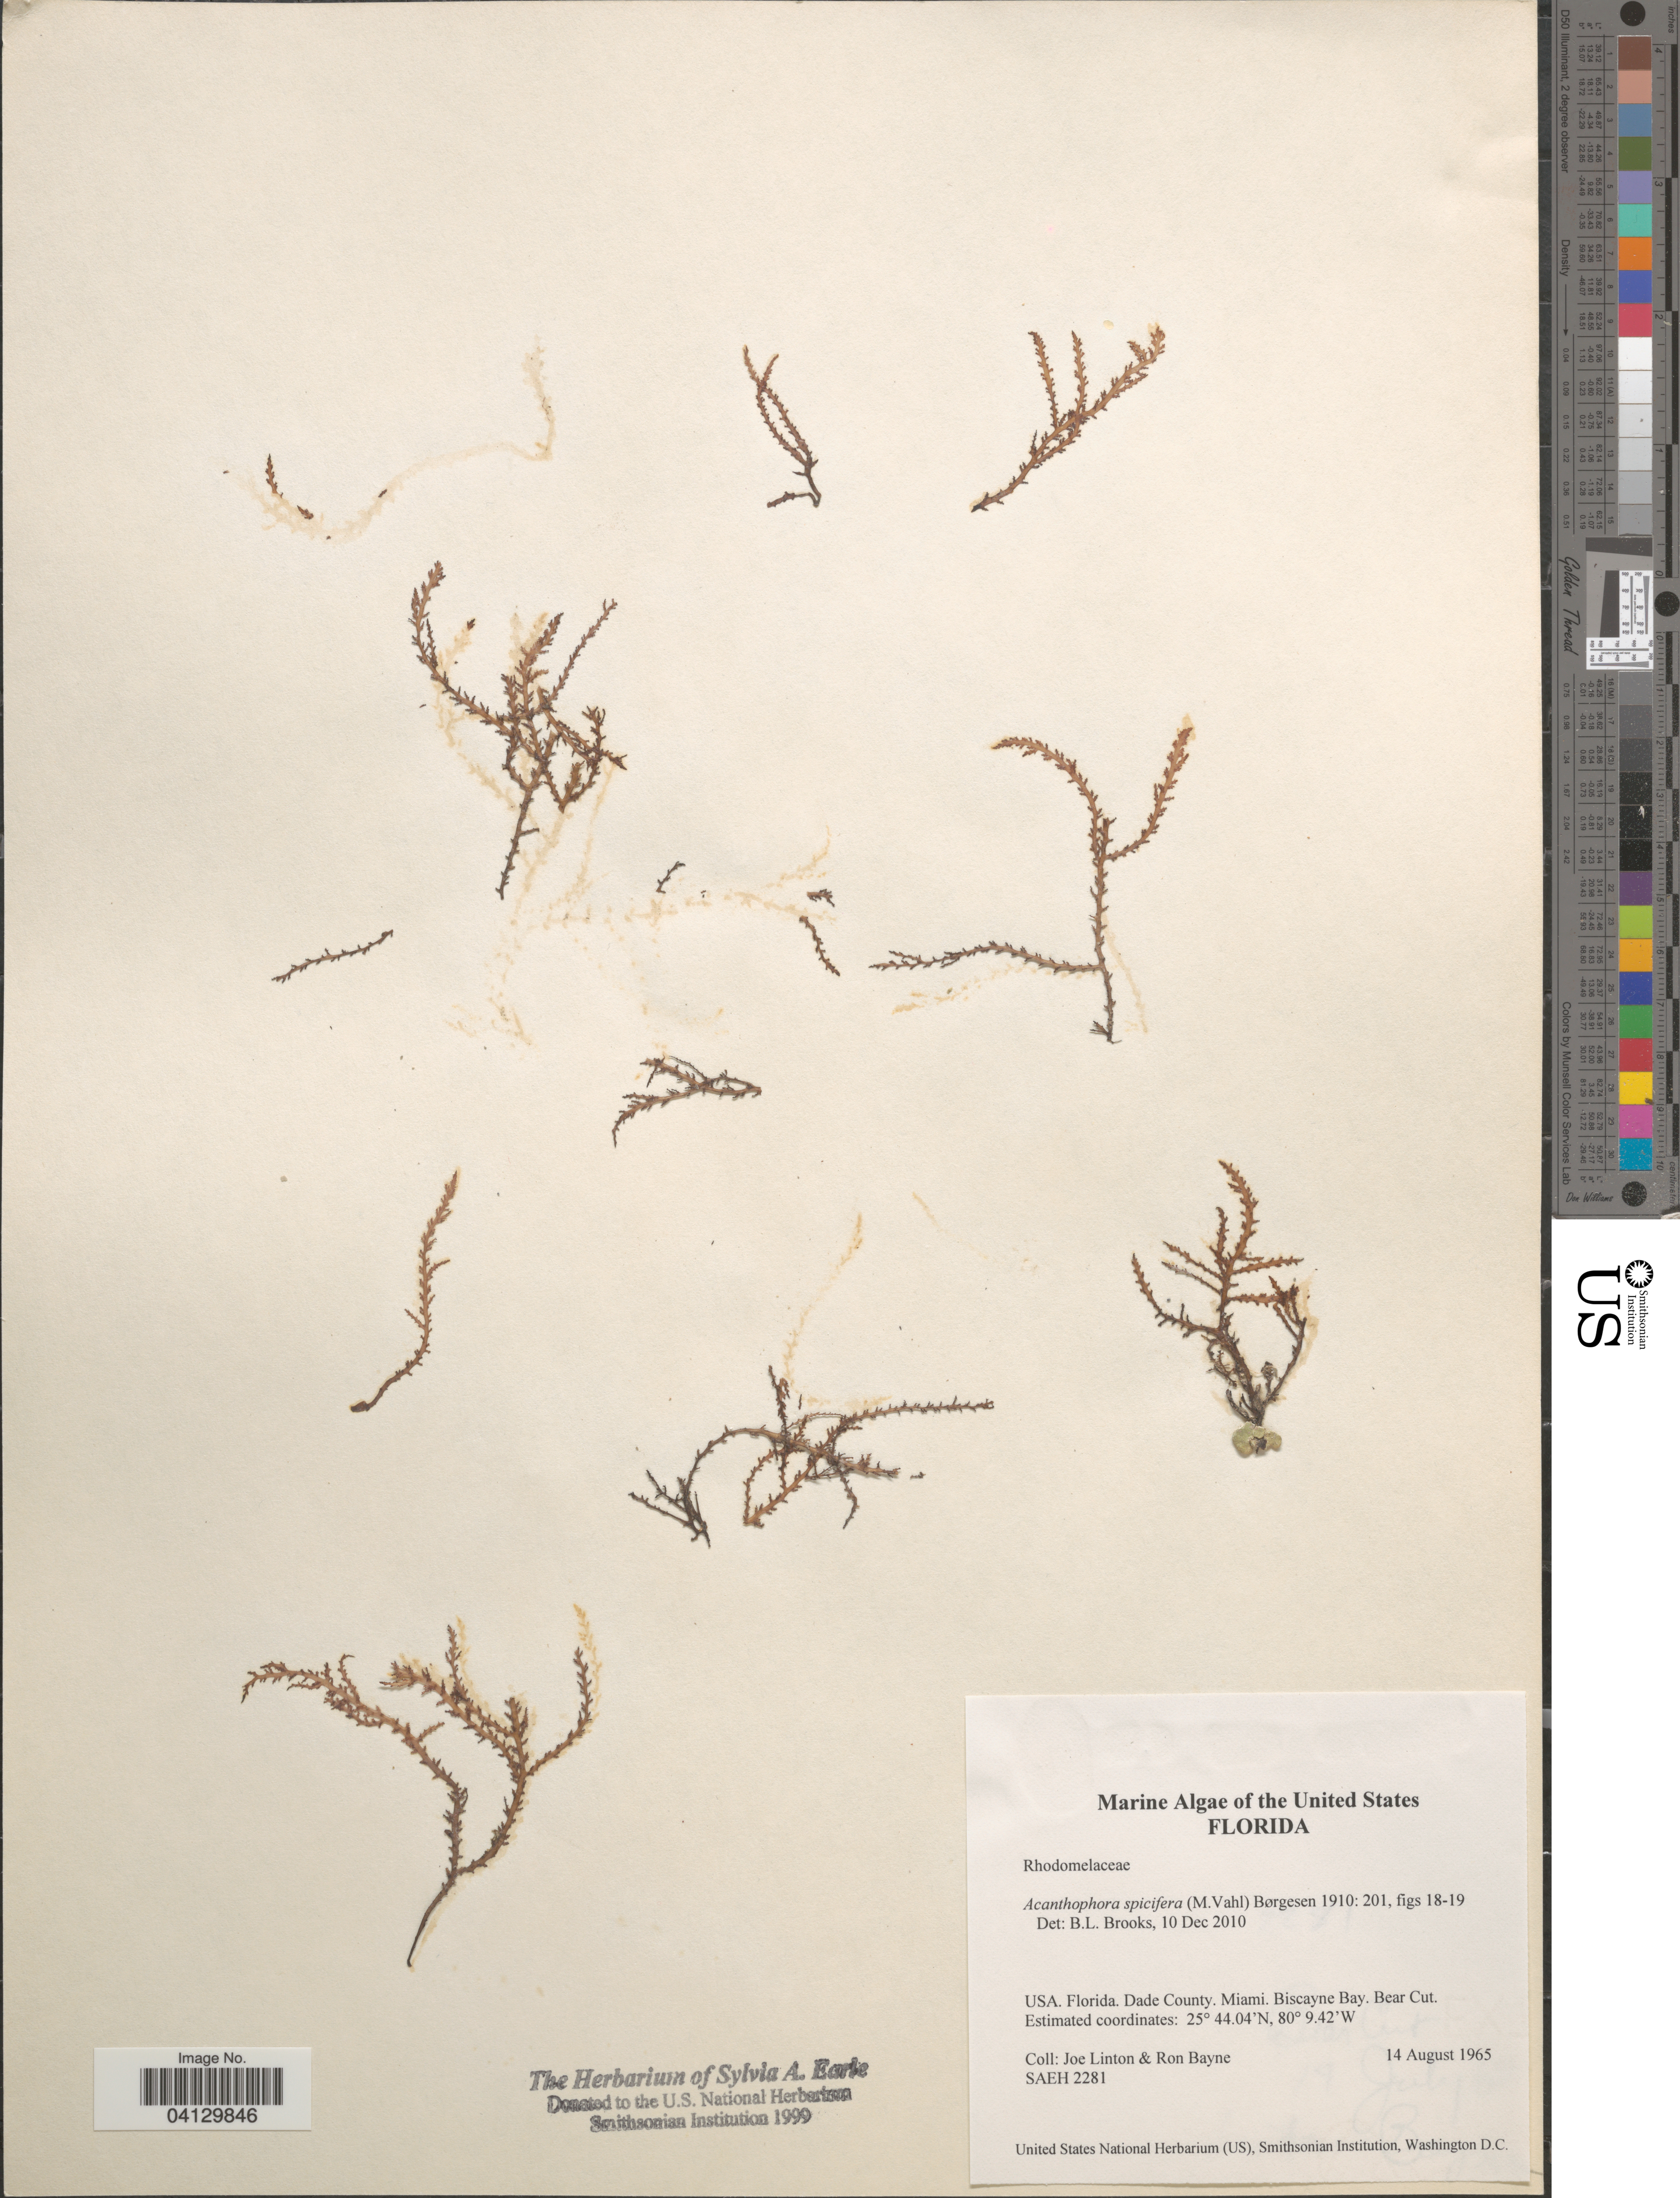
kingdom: Plantae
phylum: Rhodophyta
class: Florideophyceae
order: Ceramiales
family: Rhodomelaceae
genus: Acanthophora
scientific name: Acanthophora spicifera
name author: (Vahl) Børgesen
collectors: J. Linton & R. Bayne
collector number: SAEH2281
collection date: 1965-08-14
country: United States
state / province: Florida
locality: Dade County. Miami. Biscayne Bay. Bear Cut.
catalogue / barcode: US 328689